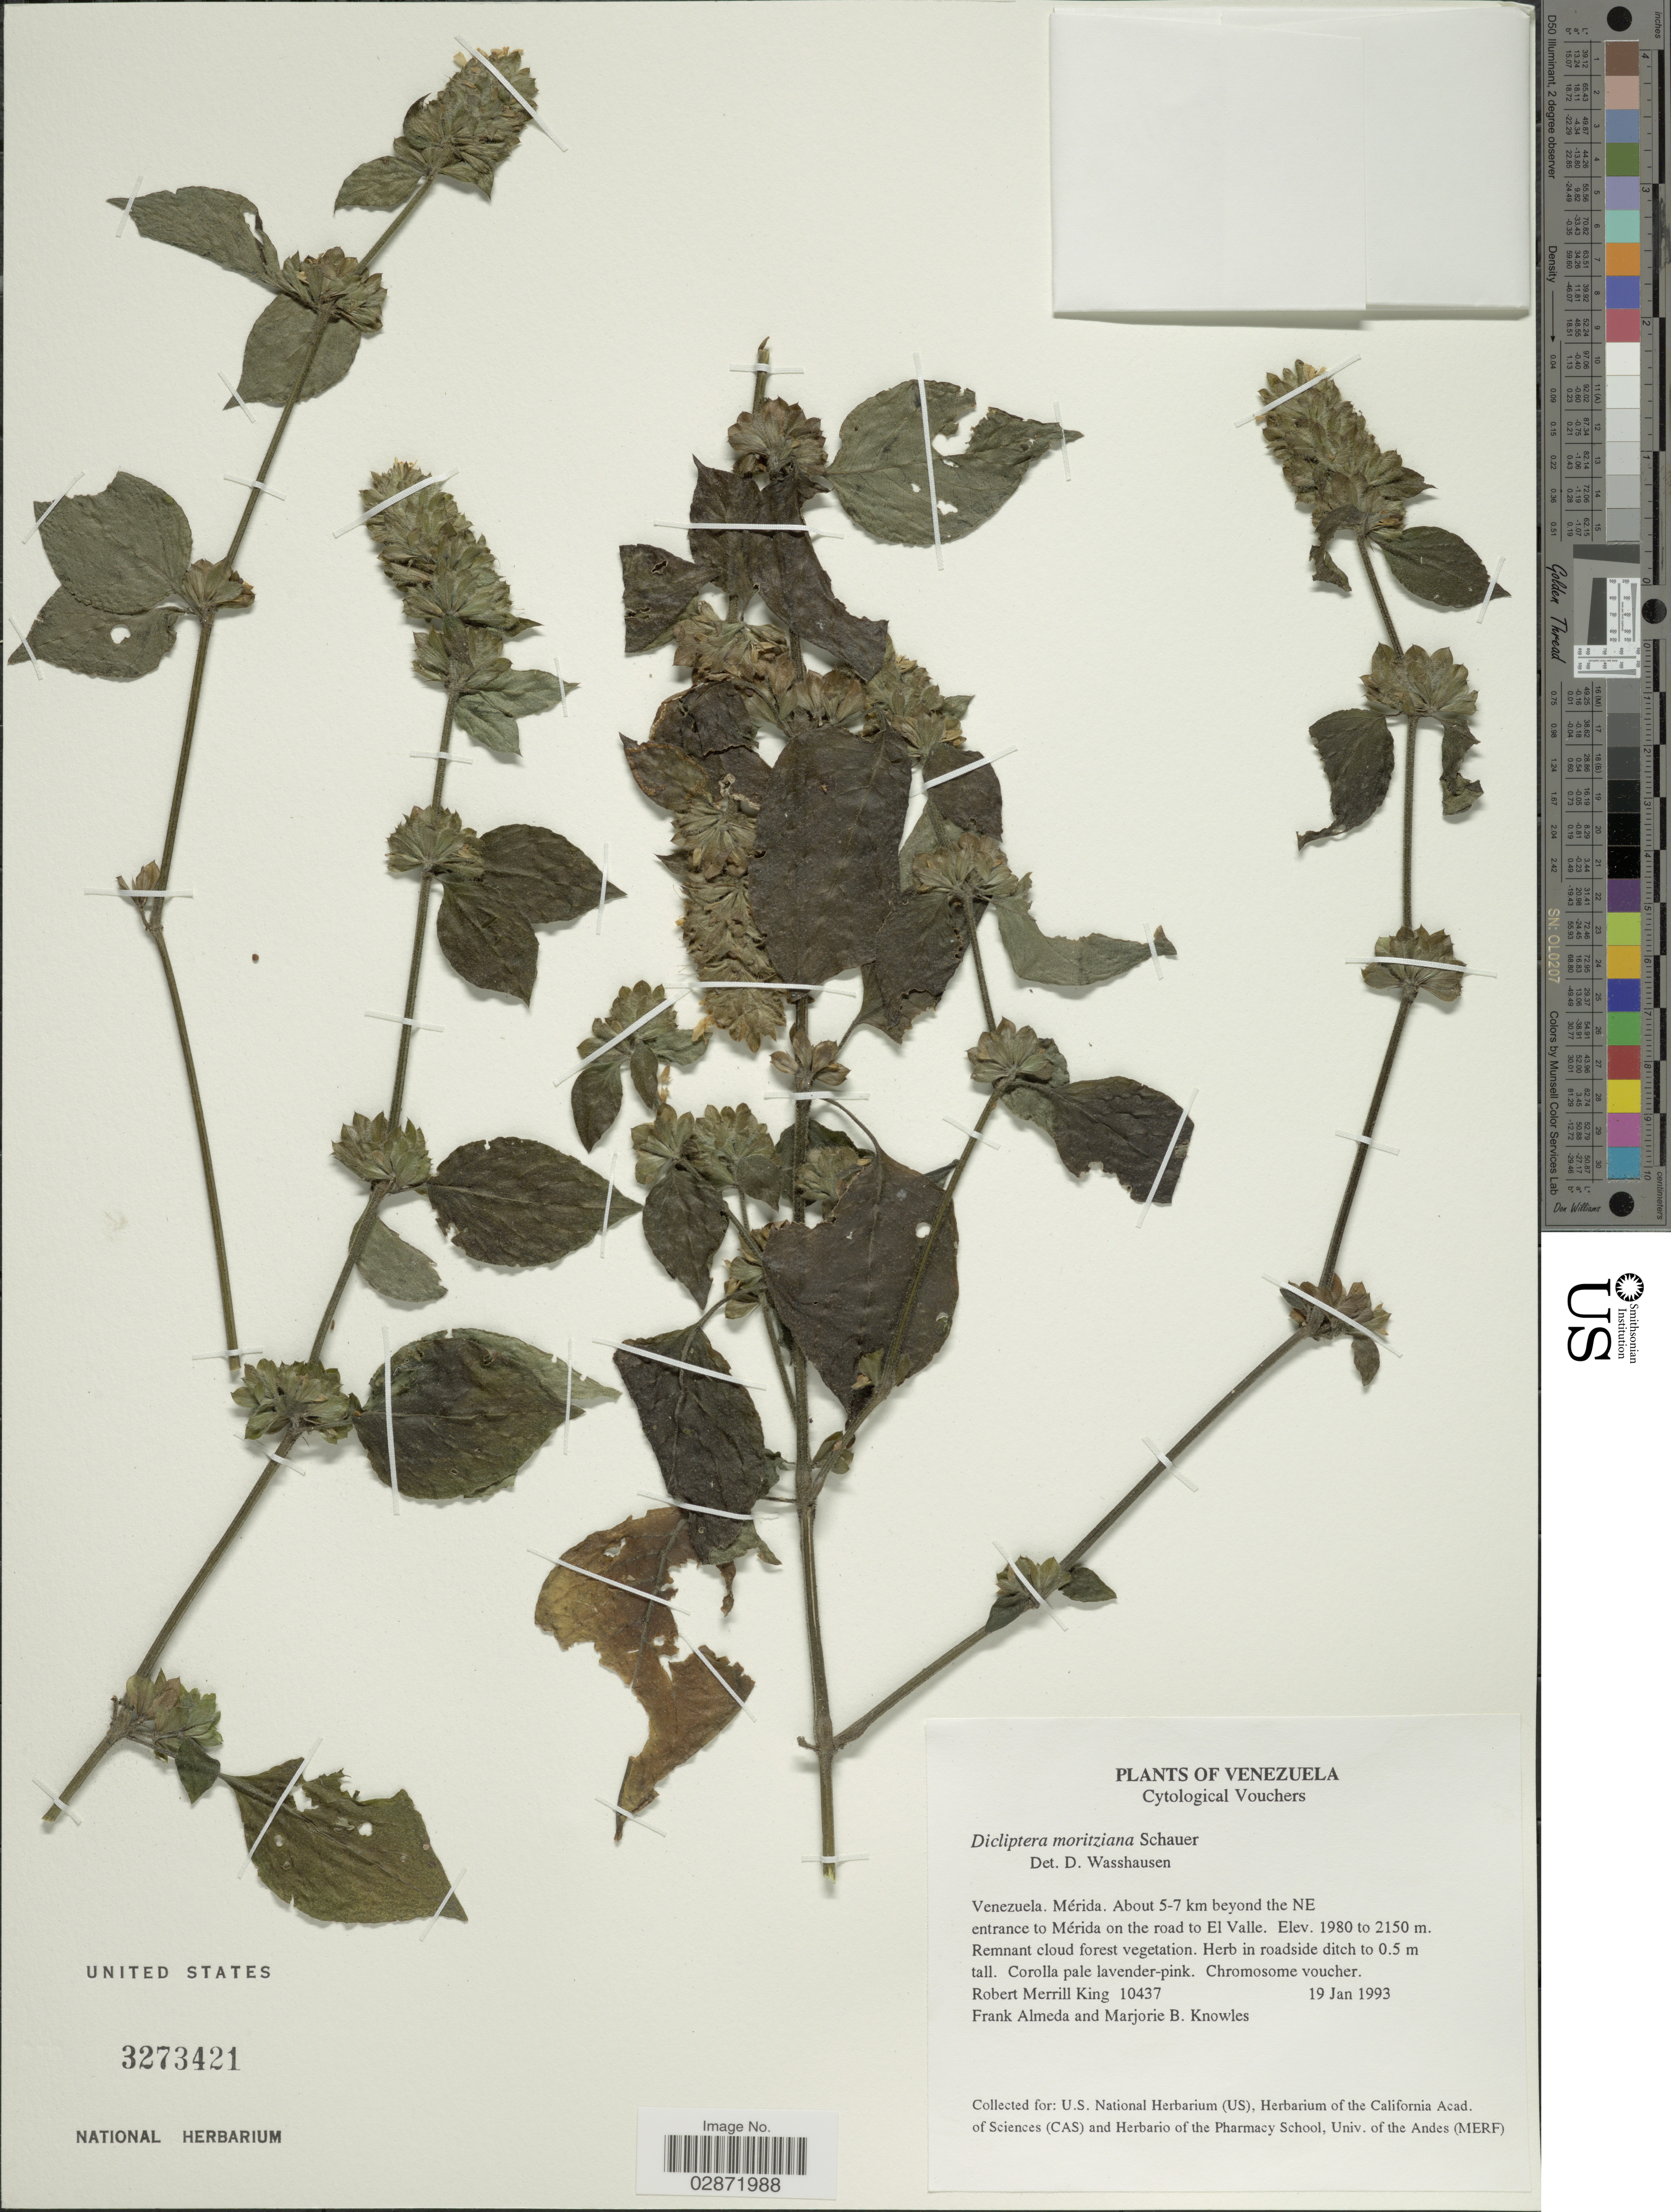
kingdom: Plantae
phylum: Tracheophyta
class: Magnoliopsida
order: Lamiales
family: Acanthaceae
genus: Dicliptera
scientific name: Dicliptera moritziana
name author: S. Schauer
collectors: R. M. King, F. Almeda & M. B. Knowles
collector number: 10437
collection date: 1993-01-19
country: Venezuela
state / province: Mérida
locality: About 5-7 km beyond the NE entrance to Mérida on the road to El Valle.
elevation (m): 1980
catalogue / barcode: US 3273421